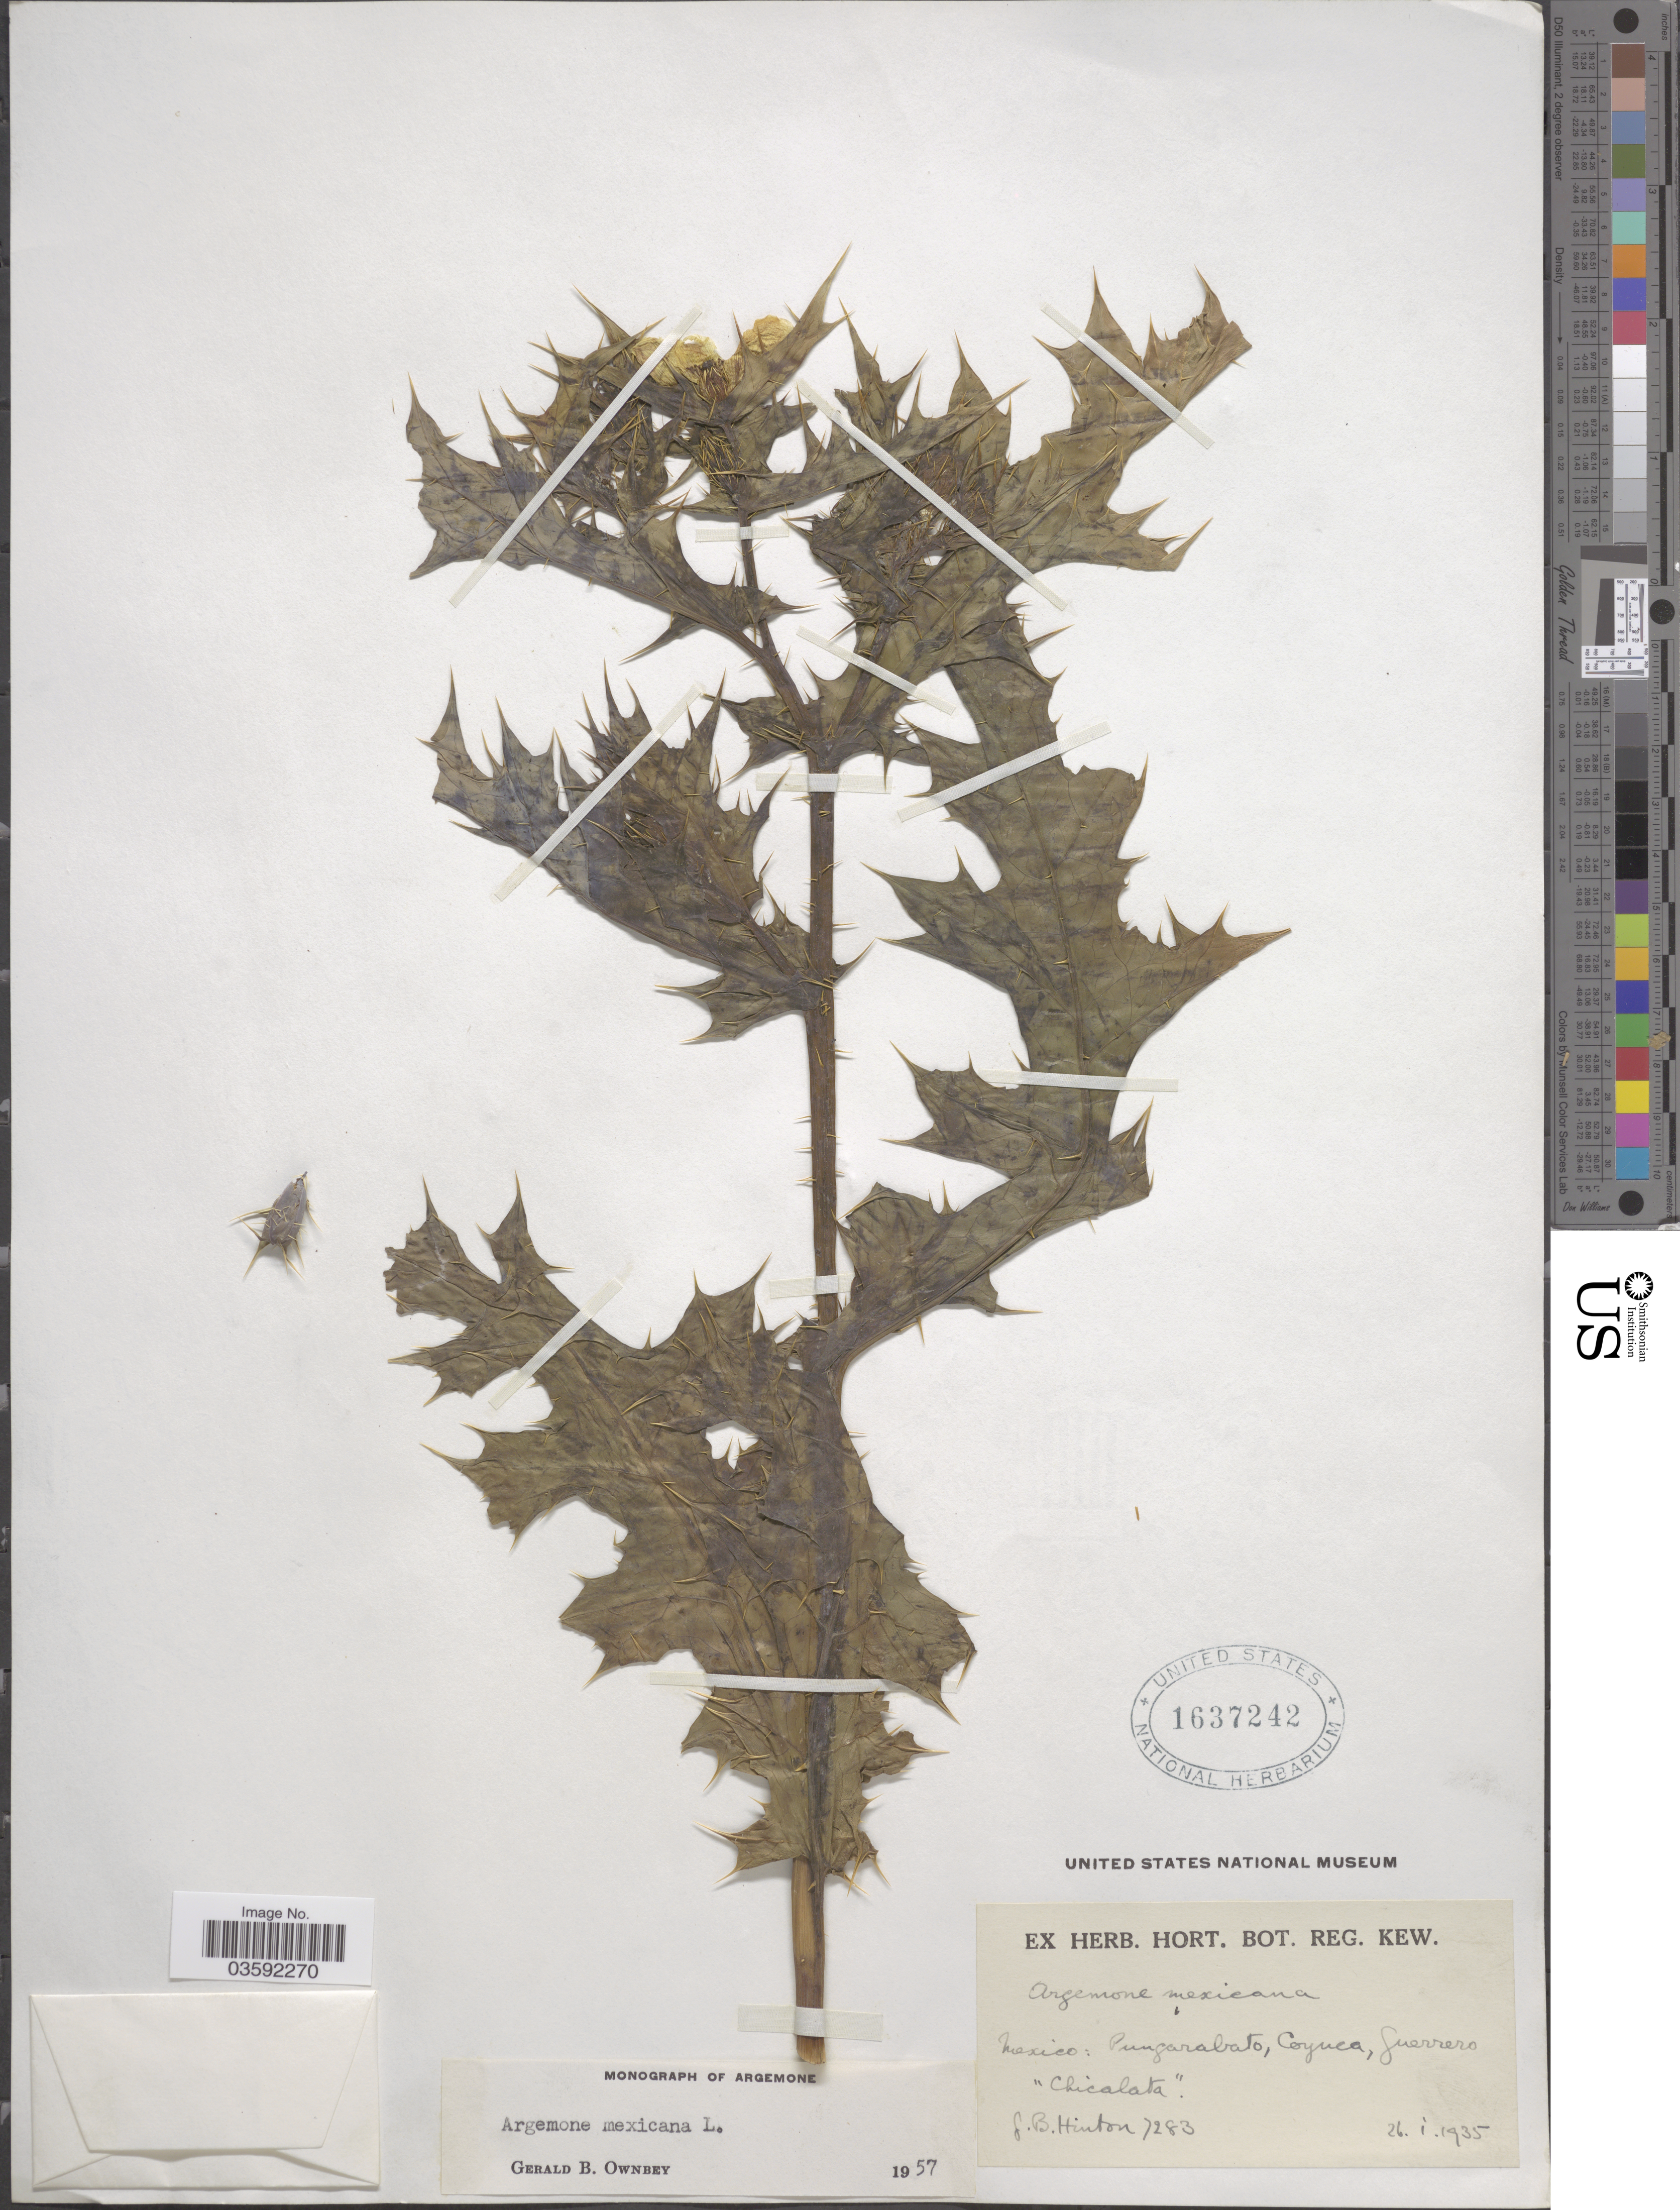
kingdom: Plantae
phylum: Tracheophyta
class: Magnoliopsida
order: Ranunculales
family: Papaveraceae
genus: Argemone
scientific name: Argemone mexicana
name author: L.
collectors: G. B. Hinton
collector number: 7283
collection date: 1935-01-26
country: Mexico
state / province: Guerrero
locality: Pungarabato, Coyuca.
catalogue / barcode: US 1637242